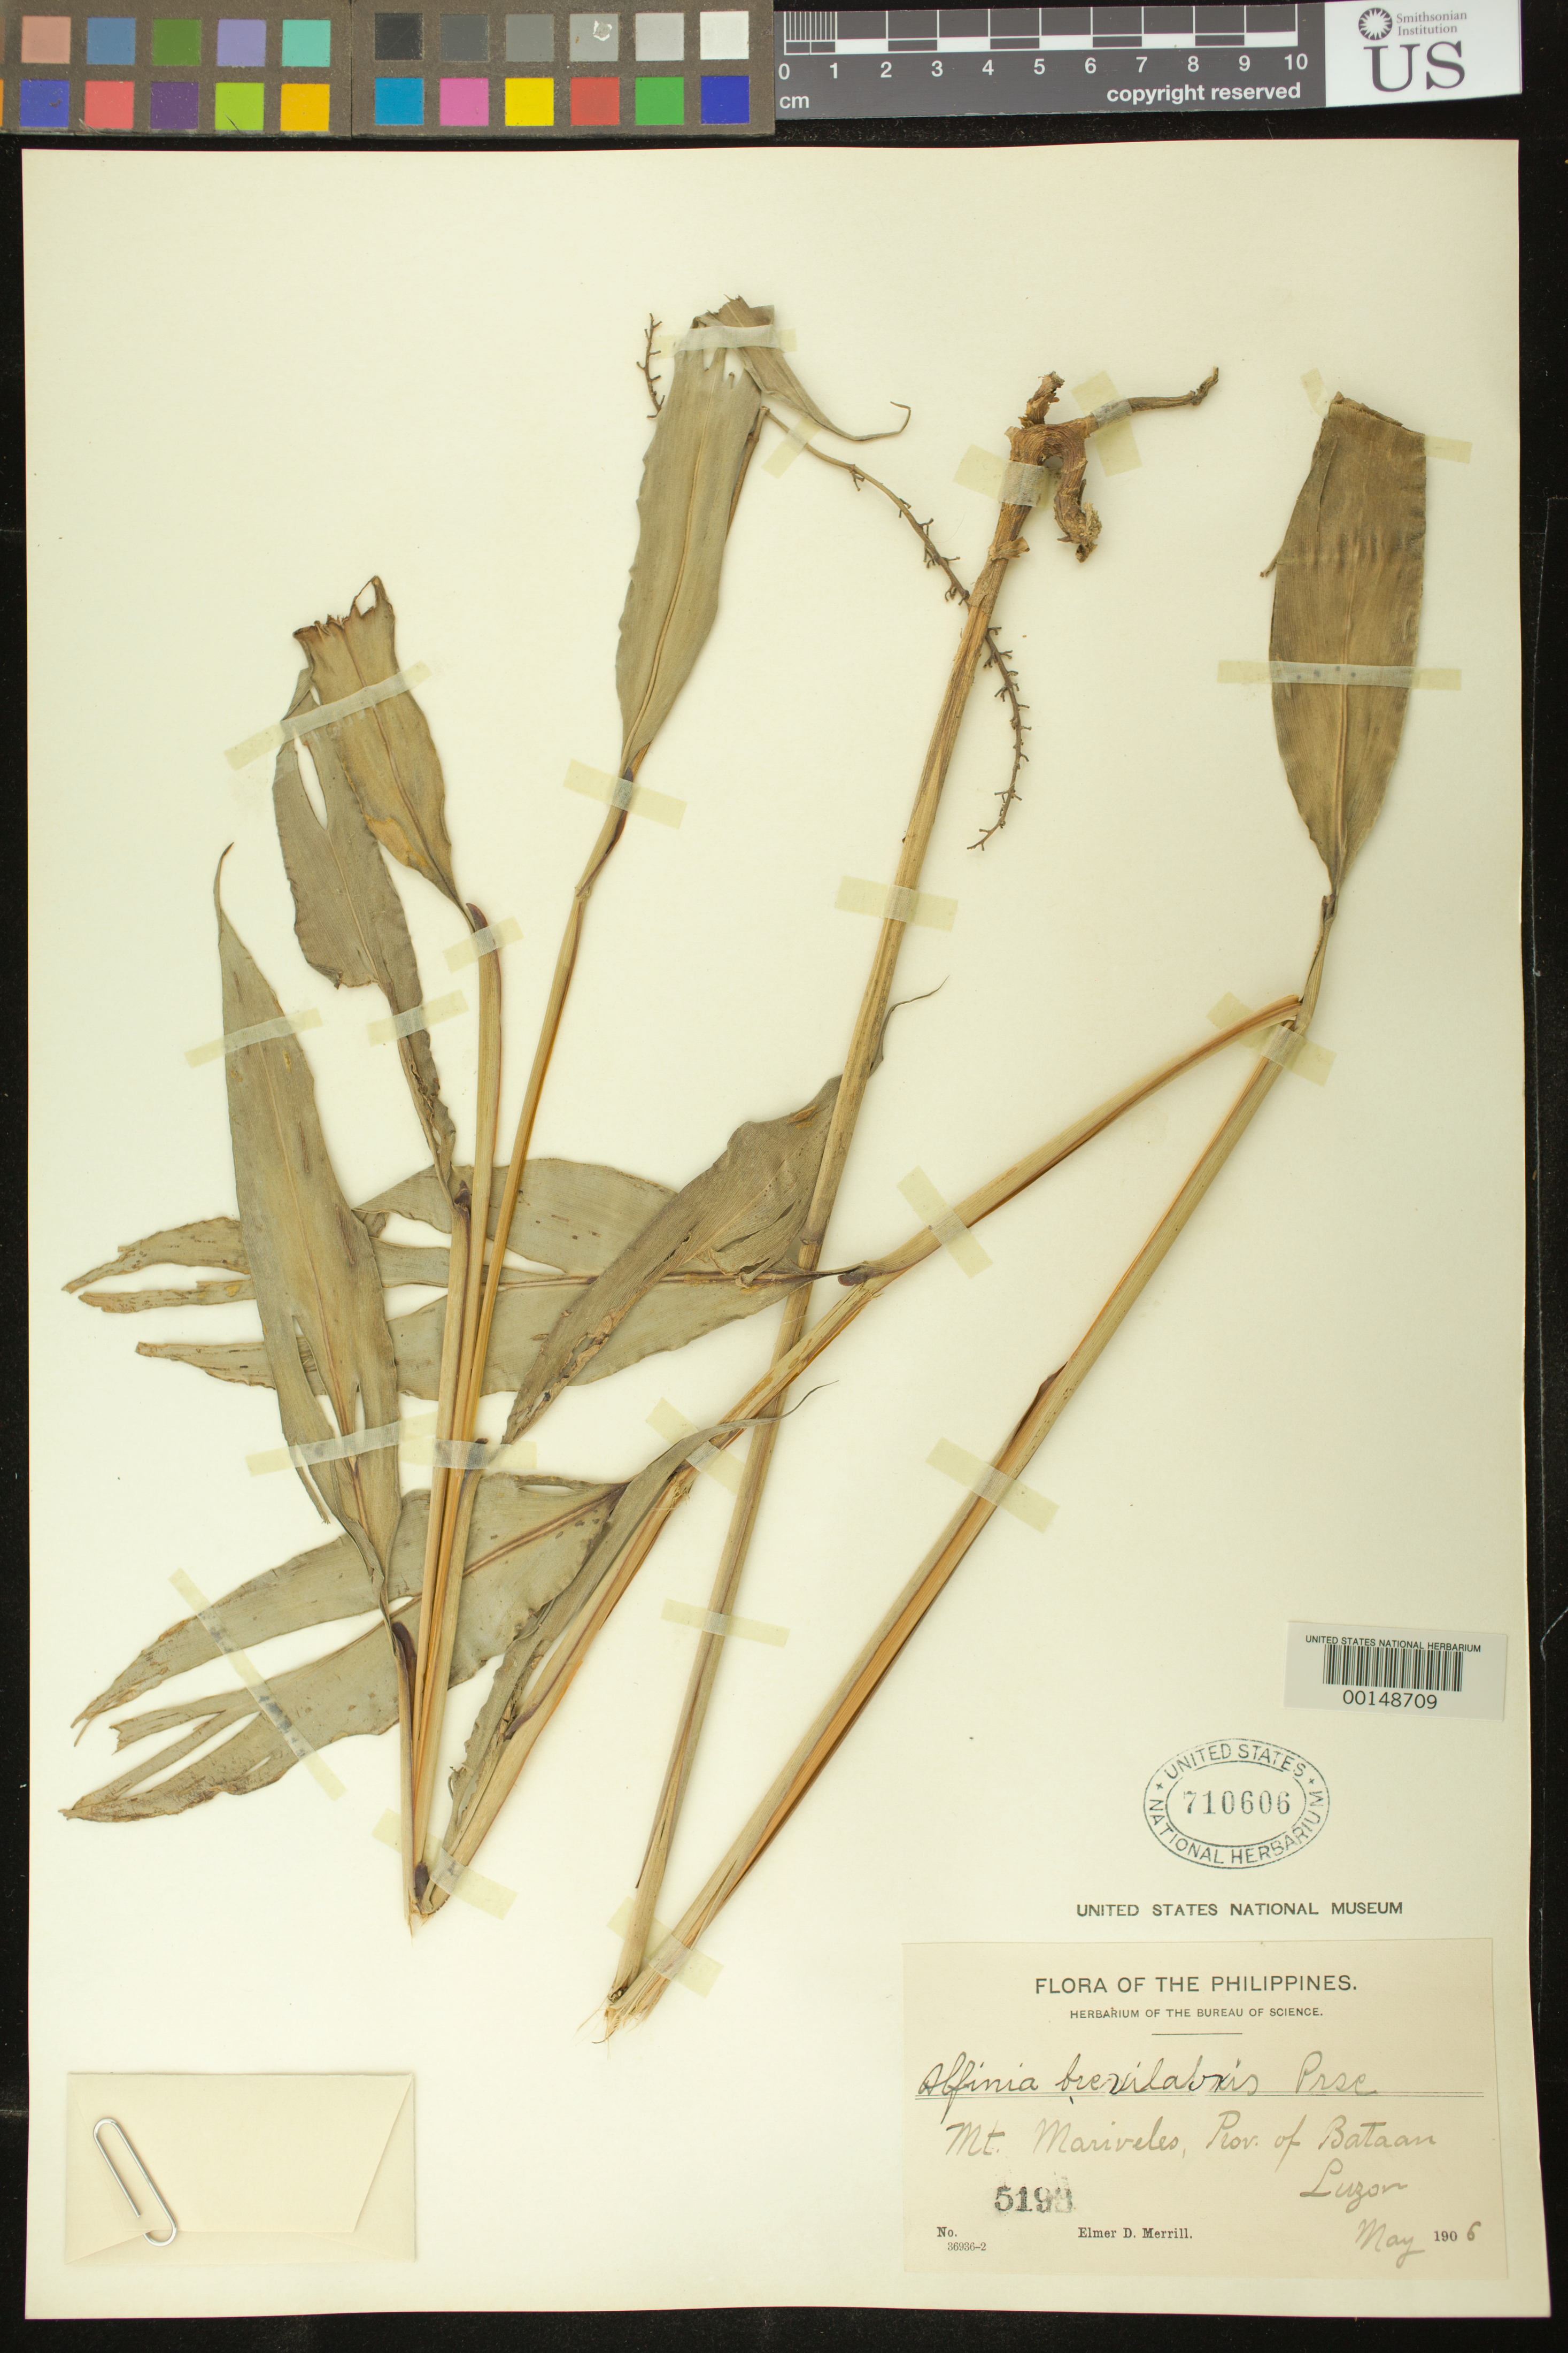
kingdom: Plantae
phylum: Tracheophyta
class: Liliopsida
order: Zingiberales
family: Zingiberaceae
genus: Alpinia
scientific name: Alpinia brevilabris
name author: C. Presl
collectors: E. D. Merrill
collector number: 5193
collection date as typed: May 1906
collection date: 1906-05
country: Philippines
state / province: Central Luzon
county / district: Bataan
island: Luzon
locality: Mt. mariveles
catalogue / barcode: US 710606